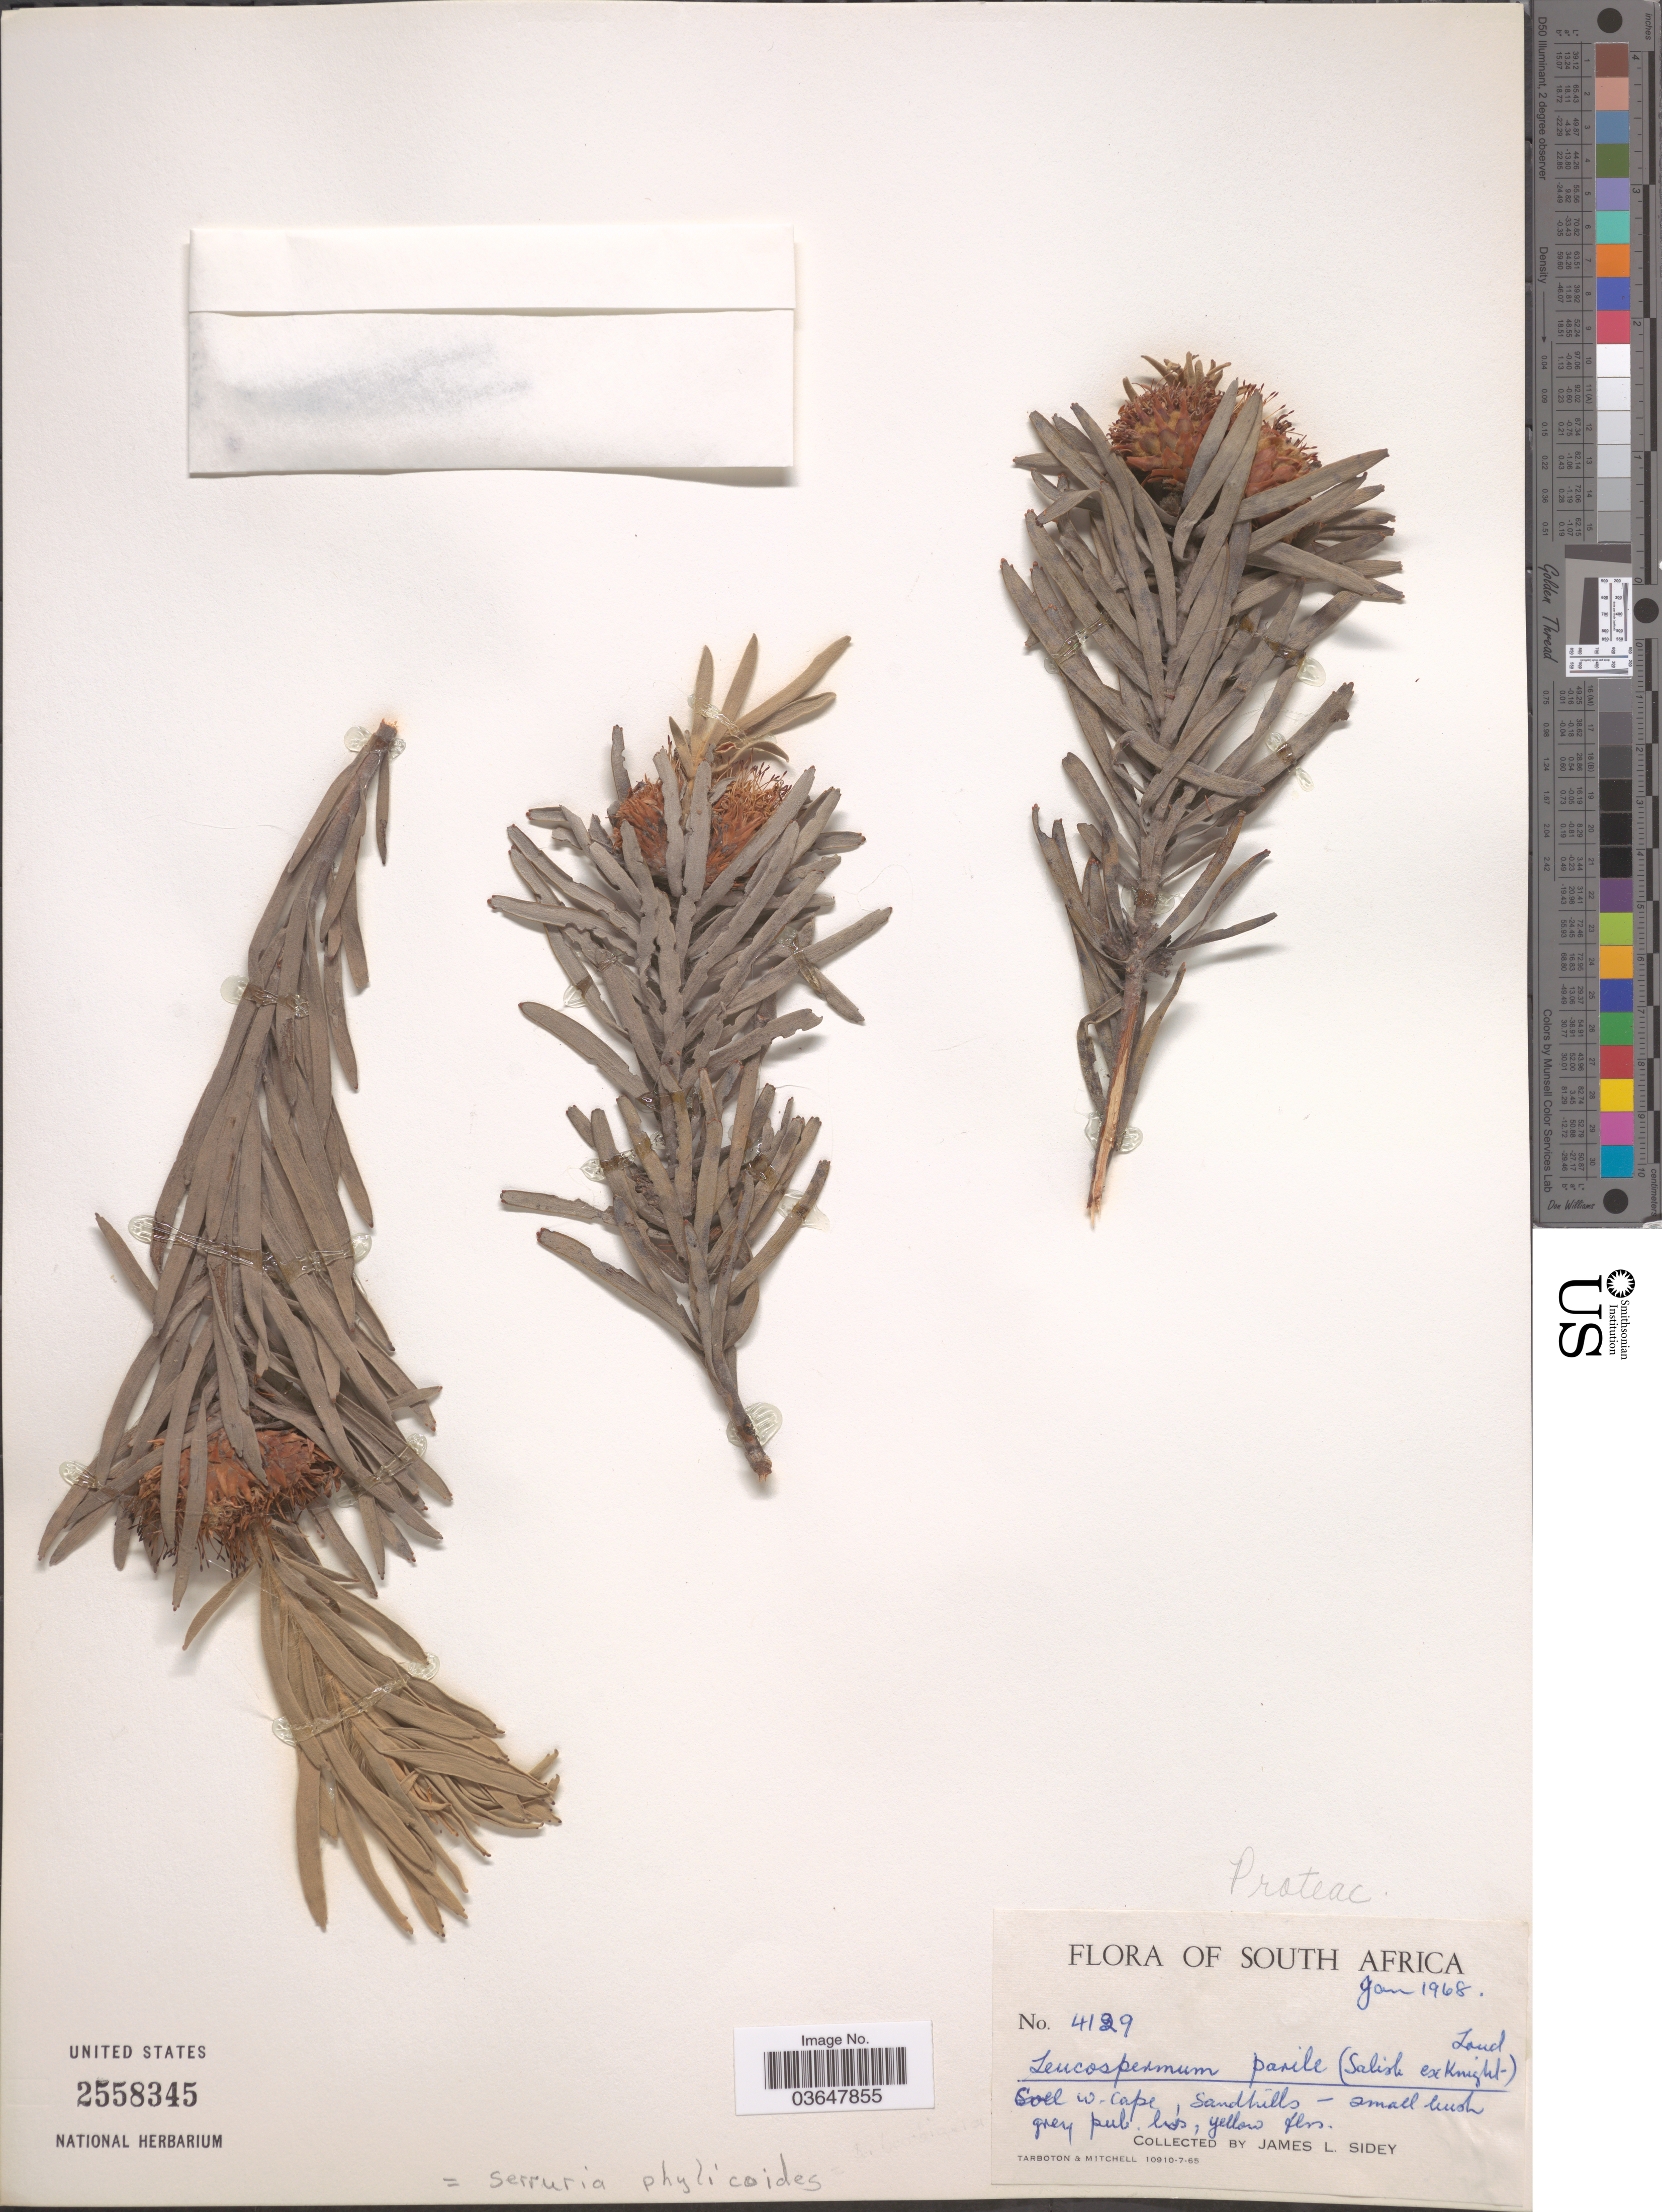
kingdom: Plantae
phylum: Tracheophyta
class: Magnoliopsida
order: Proteales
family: Proteaceae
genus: Serruria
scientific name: Serruria phylicoides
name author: R. Br.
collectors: J. L. Sidey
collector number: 4129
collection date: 1968-01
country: South Africa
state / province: Western Cape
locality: W. Cape.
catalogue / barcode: US 2558345